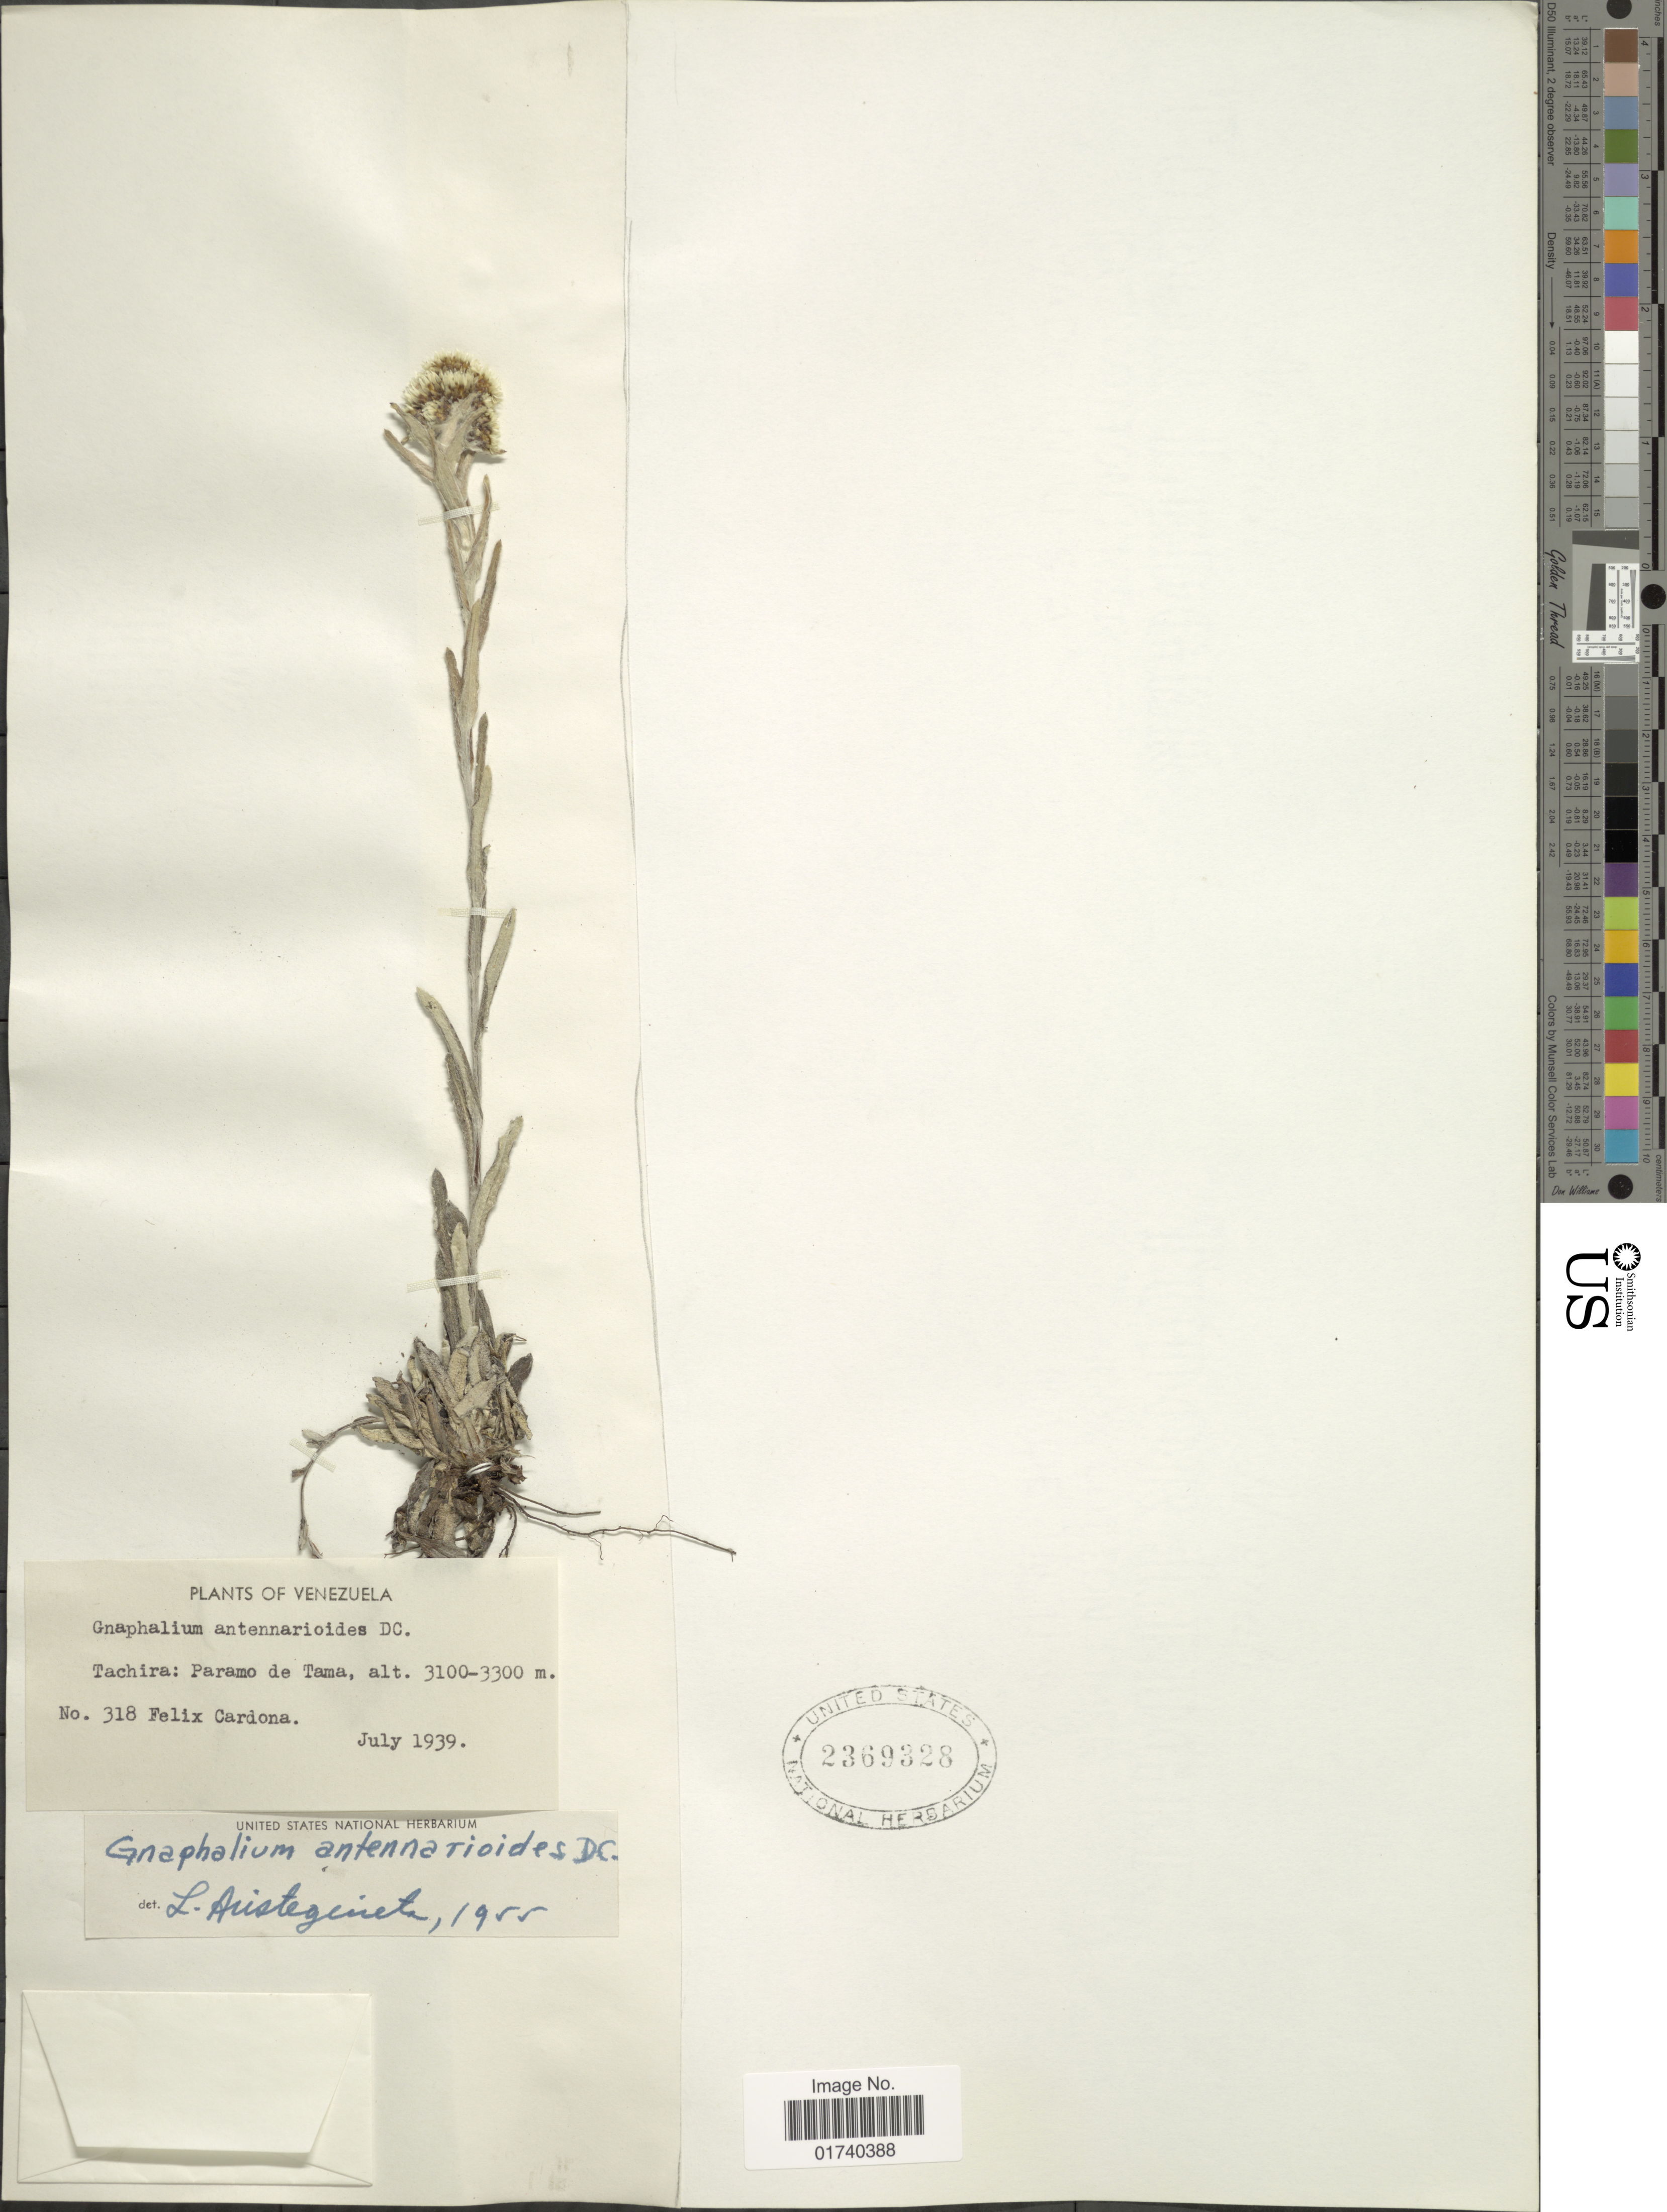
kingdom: Plantae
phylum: Tracheophyta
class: Magnoliopsida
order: Asterales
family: Asteraceae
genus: Chryselium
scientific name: Chryselium gnaphalioides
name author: (Kunth) Urtubey & S.E. Freire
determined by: Nesom, Guy L.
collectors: F. Cardona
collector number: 318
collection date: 1939-07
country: Venezuela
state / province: Tachira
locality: Tachira: Paramo de Tama.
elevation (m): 3100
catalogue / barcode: US 2369328